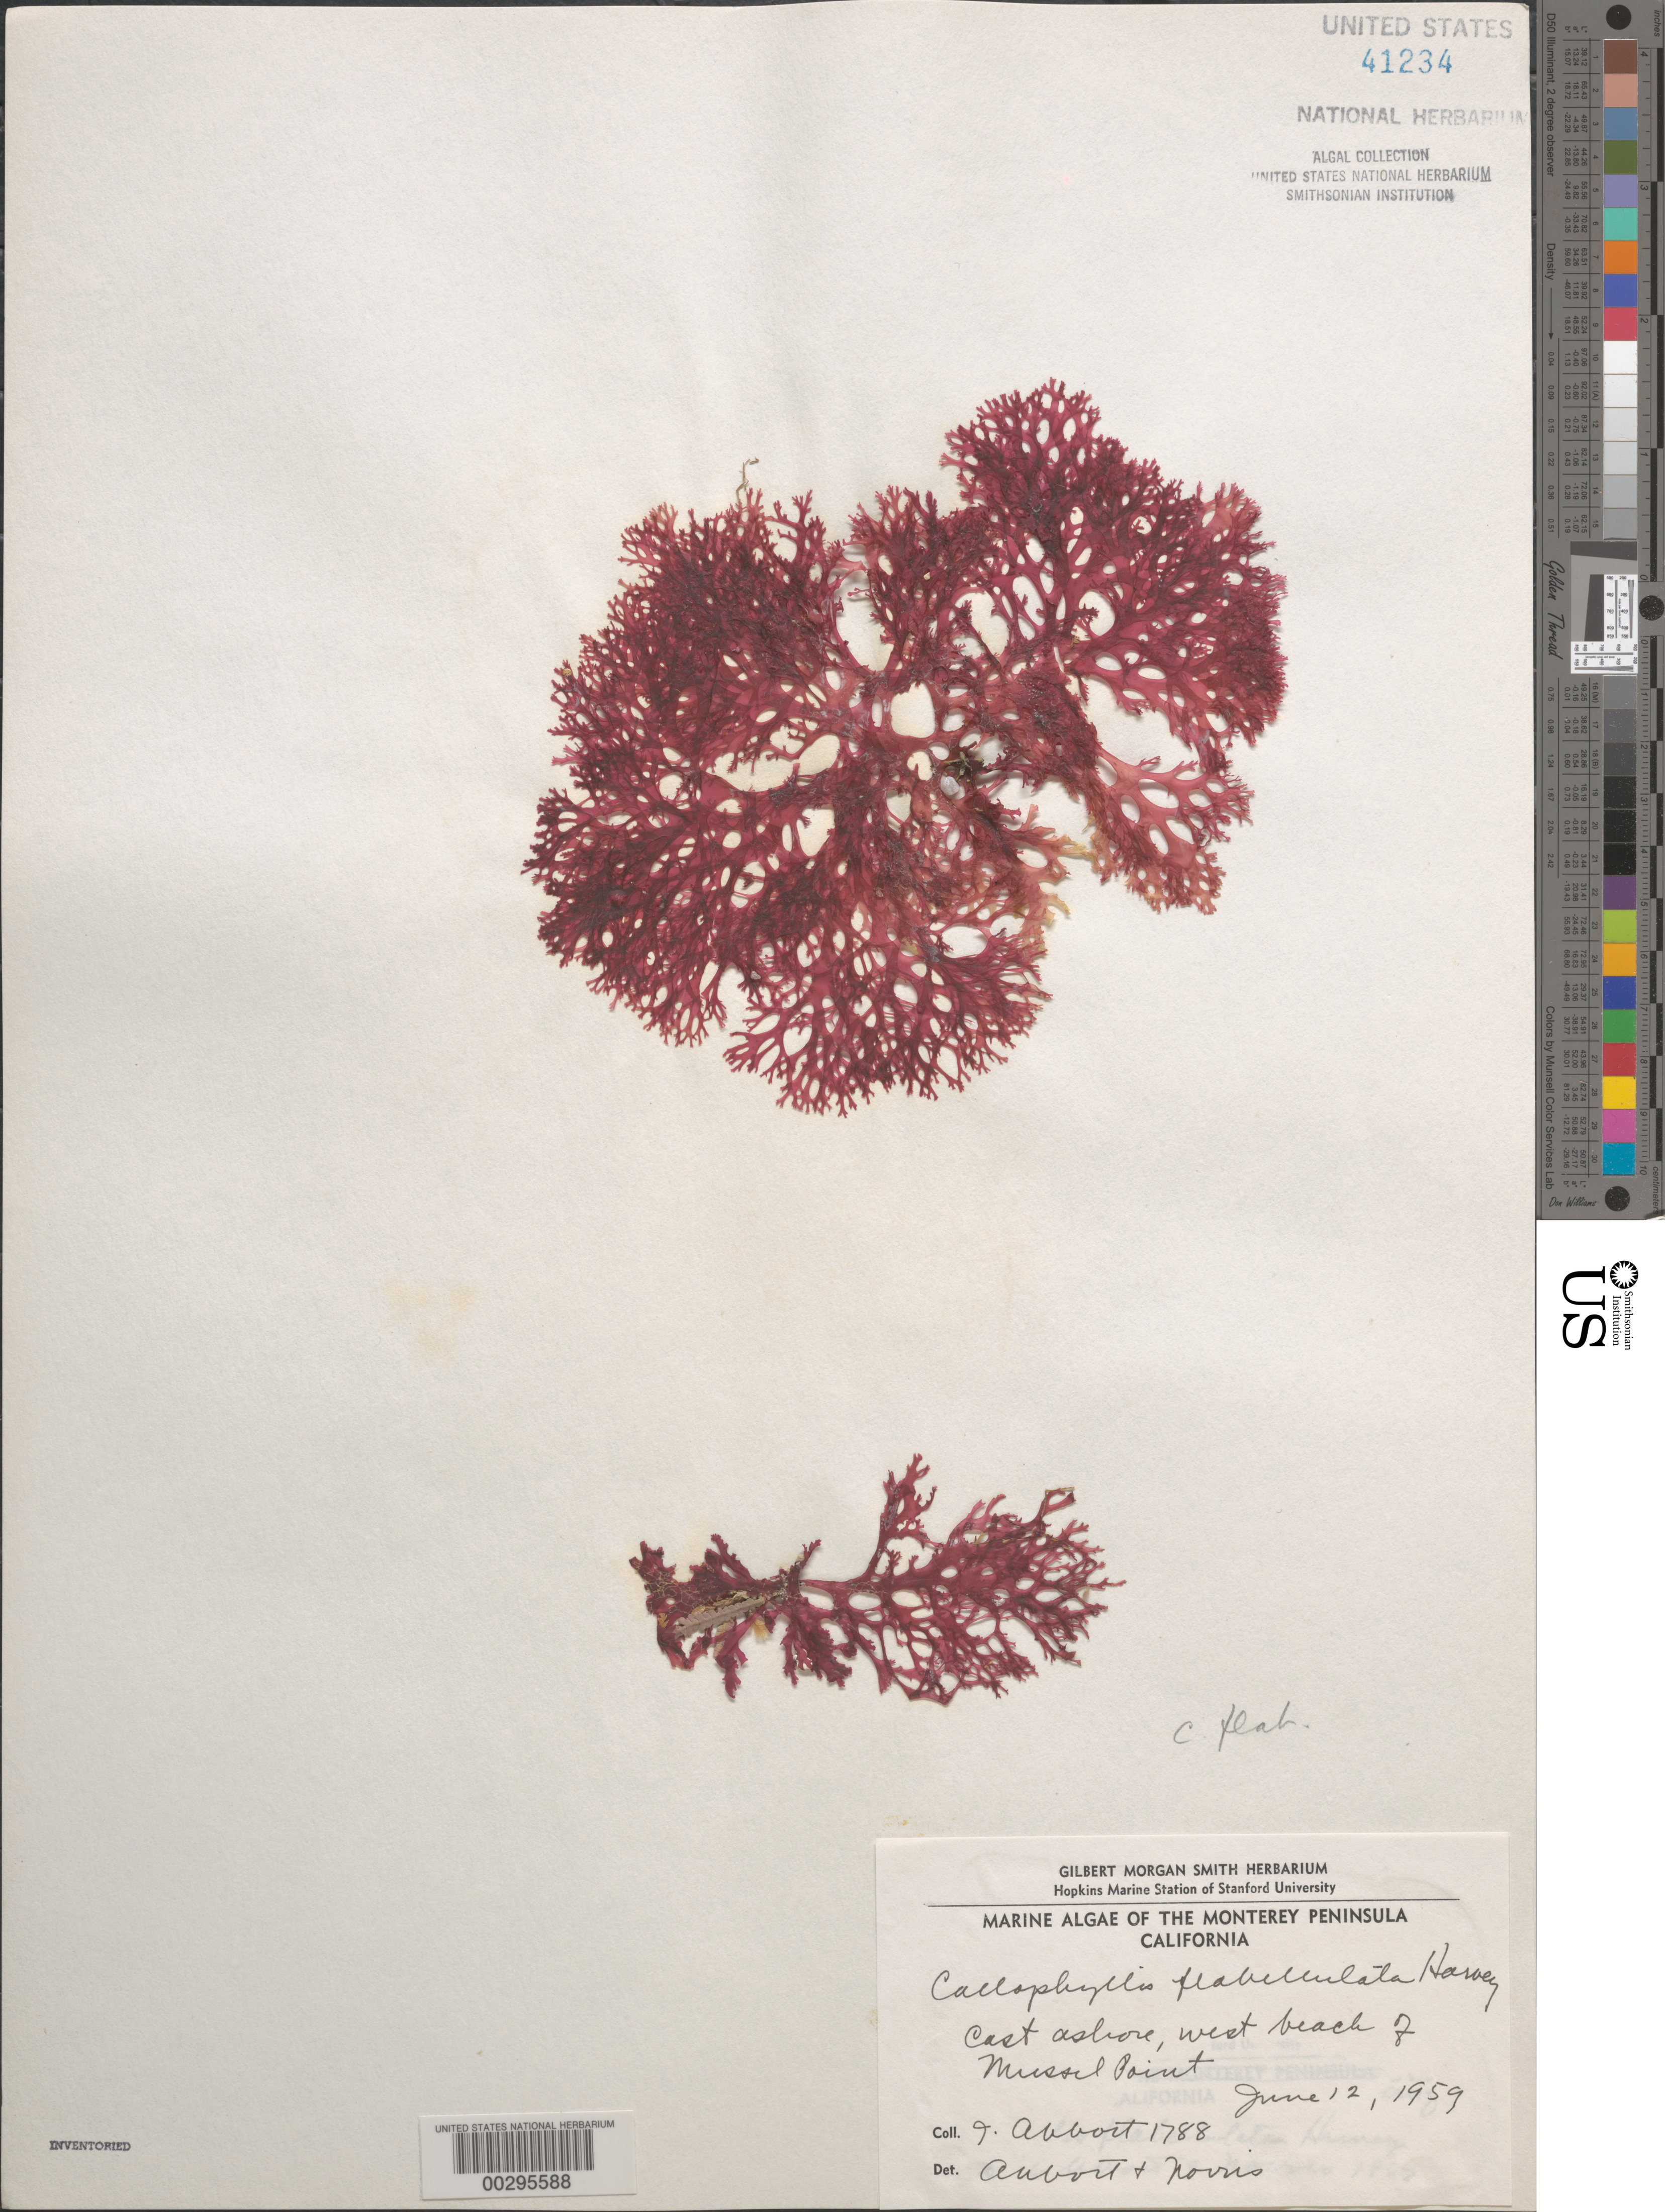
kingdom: Plantae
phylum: Rhodophyta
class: Florideophyceae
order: Gigartinales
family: Kallymeniaceae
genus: Callophyllis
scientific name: Callophyllis flabellulata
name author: Harv.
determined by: Abbott, I. A.; Norris, R. E.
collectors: I. A. Abbott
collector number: IAA 1788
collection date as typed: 12 Jun 1959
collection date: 1959-06-12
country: United States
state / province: California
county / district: Monterey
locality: West Beach of Mussel Point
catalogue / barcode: US 41234